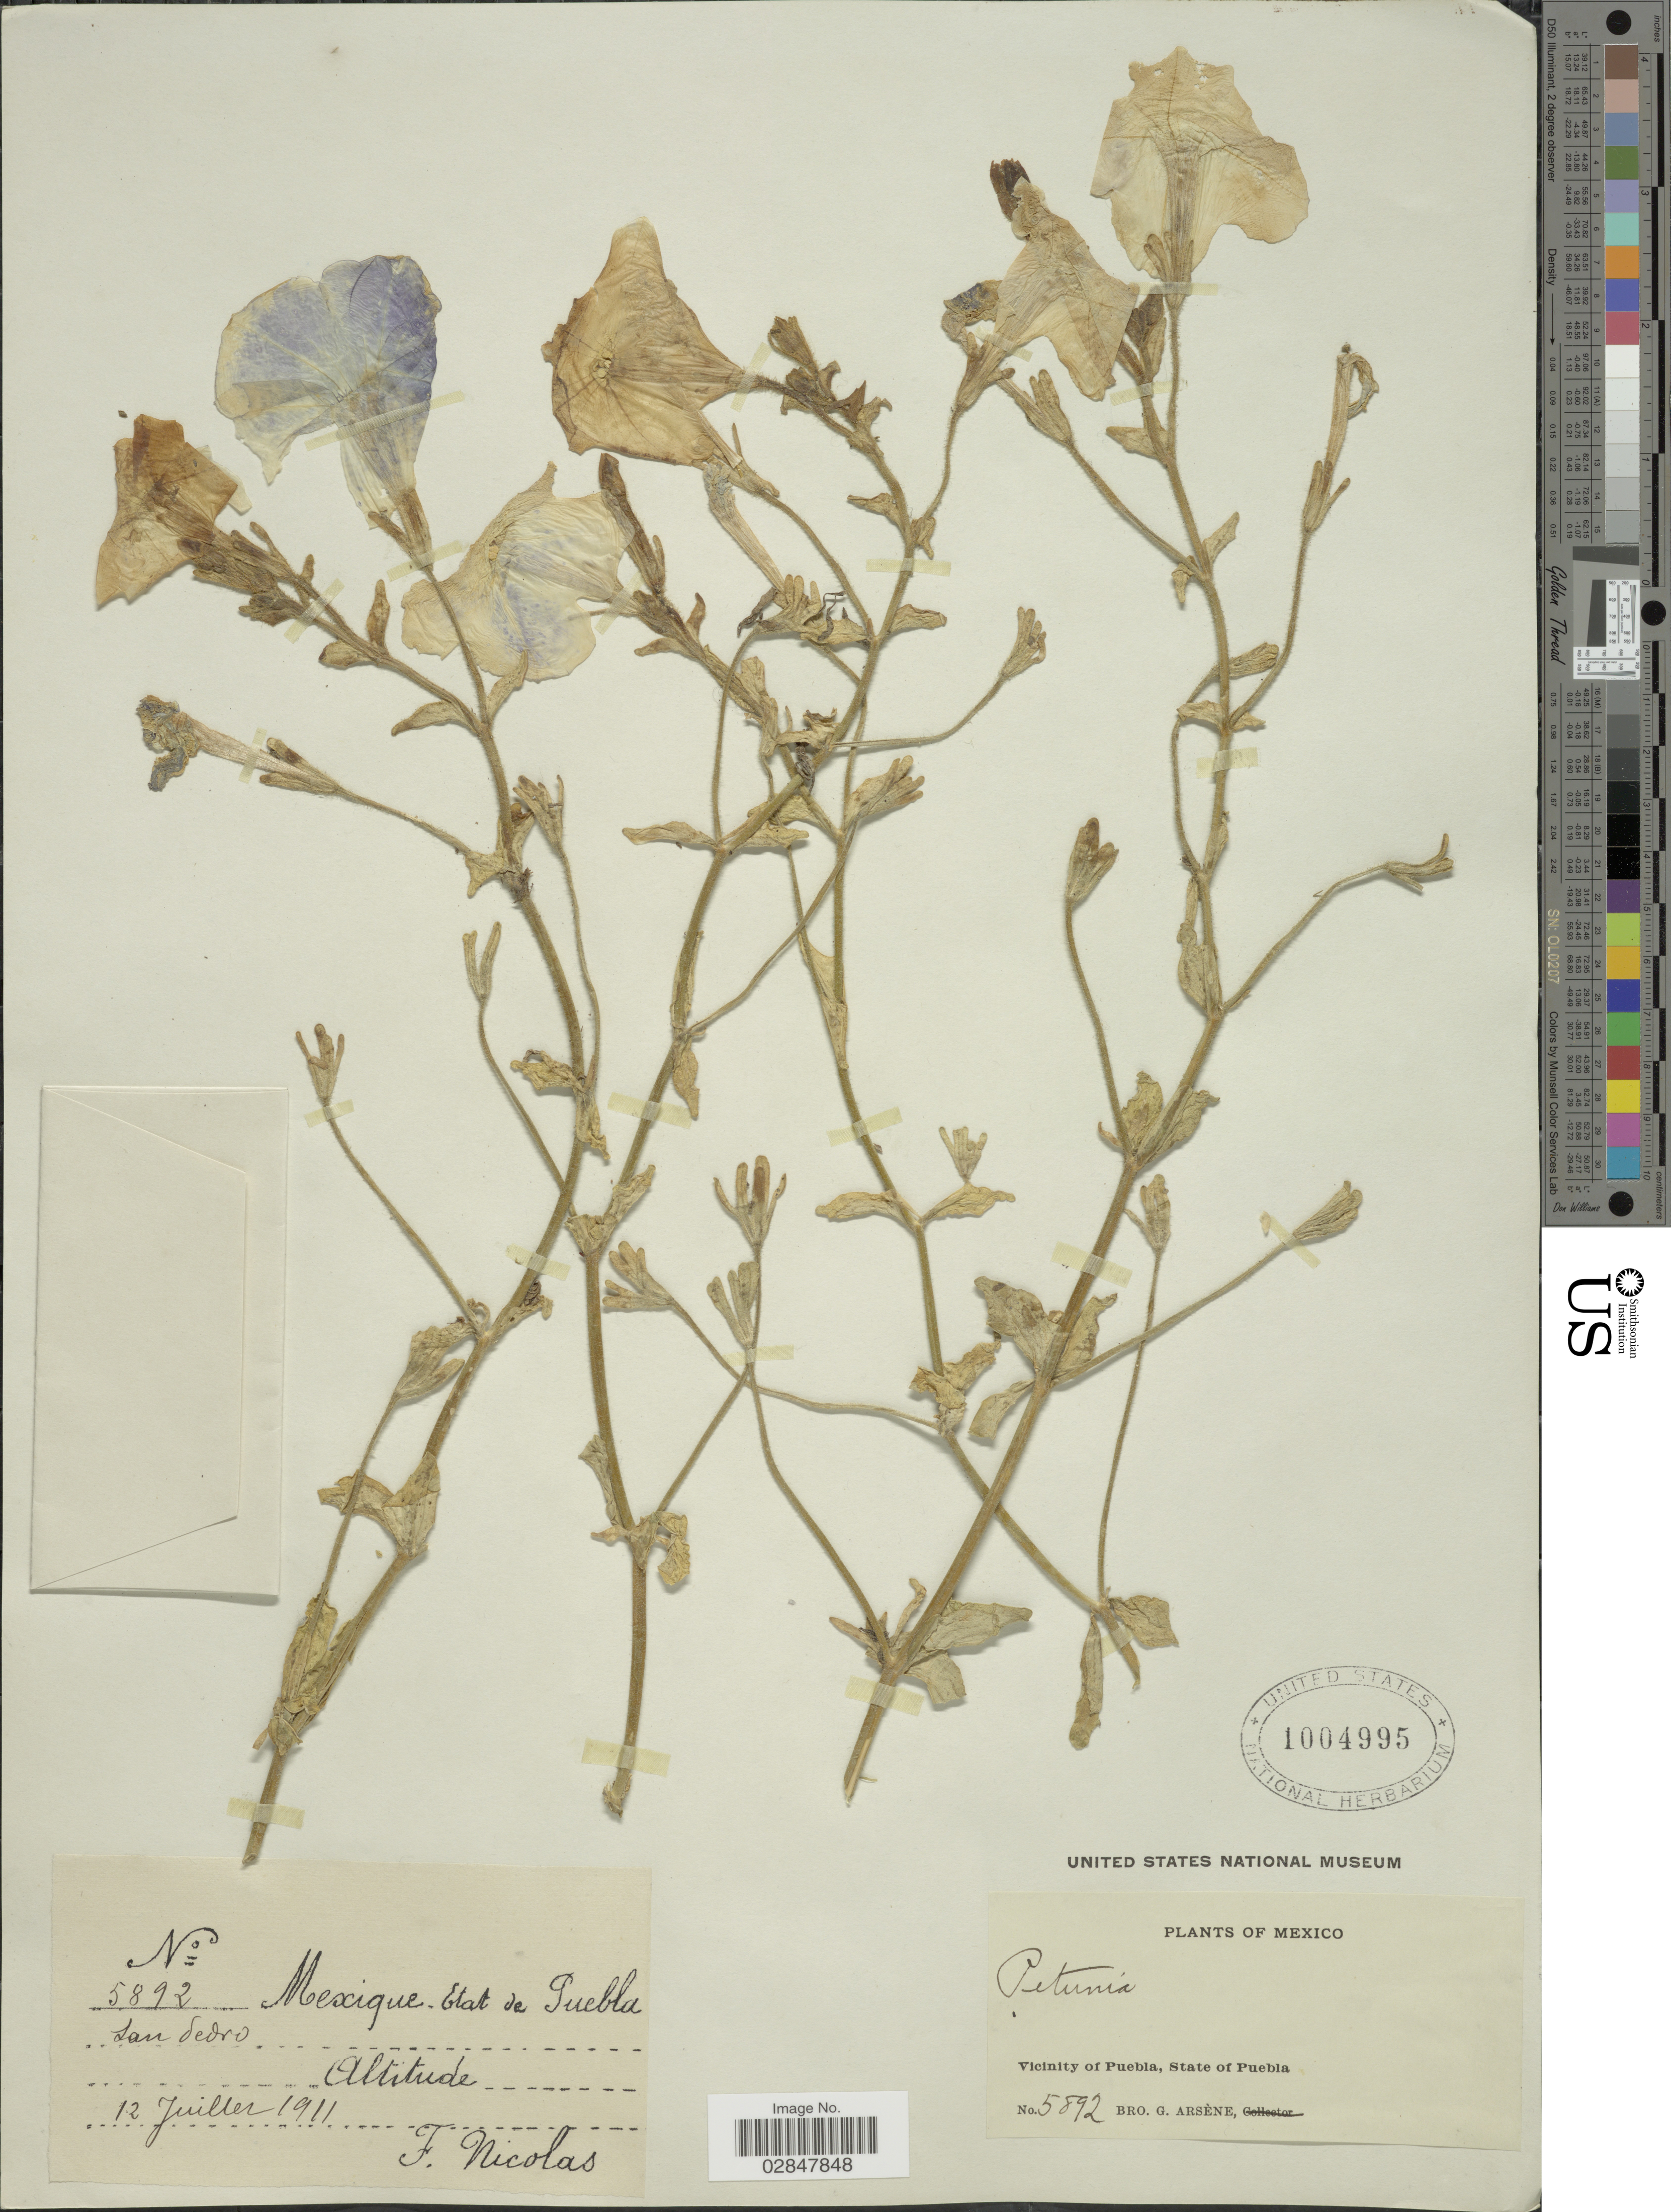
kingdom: Plantae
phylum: Tracheophyta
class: Magnoliopsida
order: Solanales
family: Solanaceae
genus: Petunia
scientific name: Petunia sp.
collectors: Bro. G. Arsène & F. Nicolas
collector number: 5892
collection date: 1911-07-12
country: Mexico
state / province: Puebla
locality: Vicinity of Puebla, San Pedro.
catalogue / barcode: US 1004995